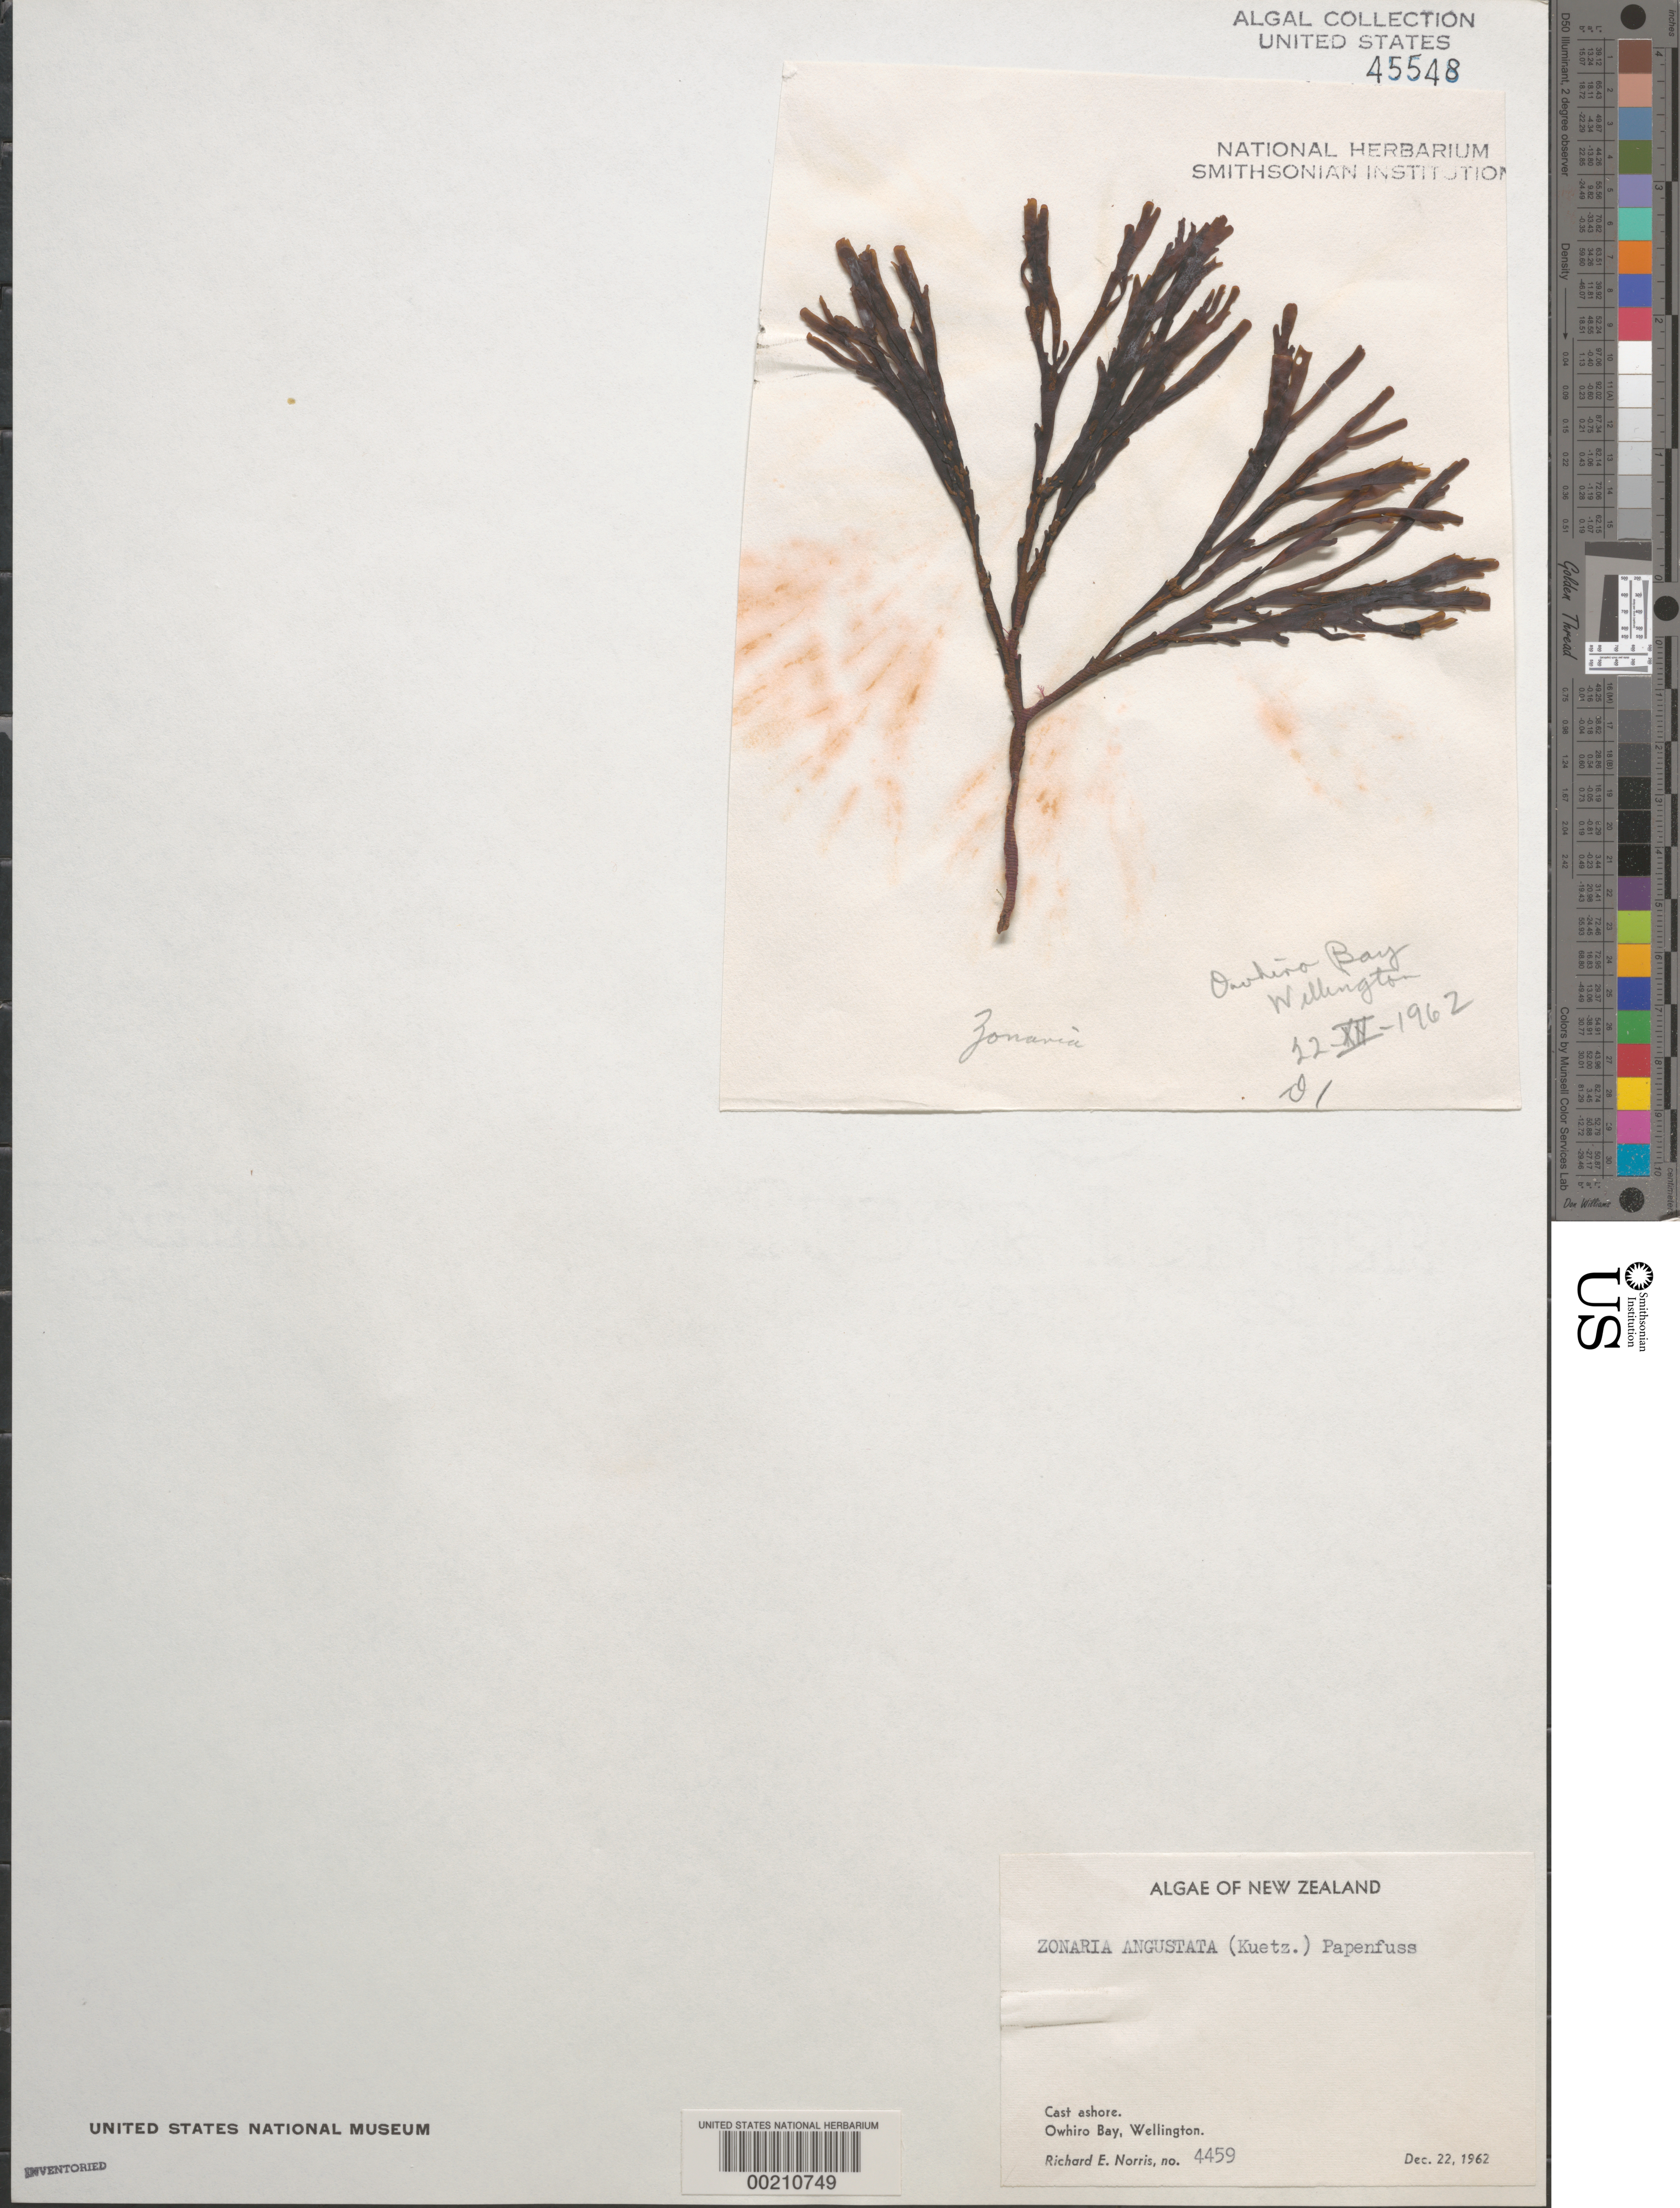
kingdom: Chromista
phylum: Ochrophyta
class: Phaeophyceae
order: Dictyotales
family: Dictyotaceae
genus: Zonaria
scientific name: Zonaria angustata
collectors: R. E. Norris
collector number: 4459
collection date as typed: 22 Dec 1962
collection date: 1962-12-22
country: New Zealand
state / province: Wellington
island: North Island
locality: Owhiro Bay, Wellington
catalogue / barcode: US 45548